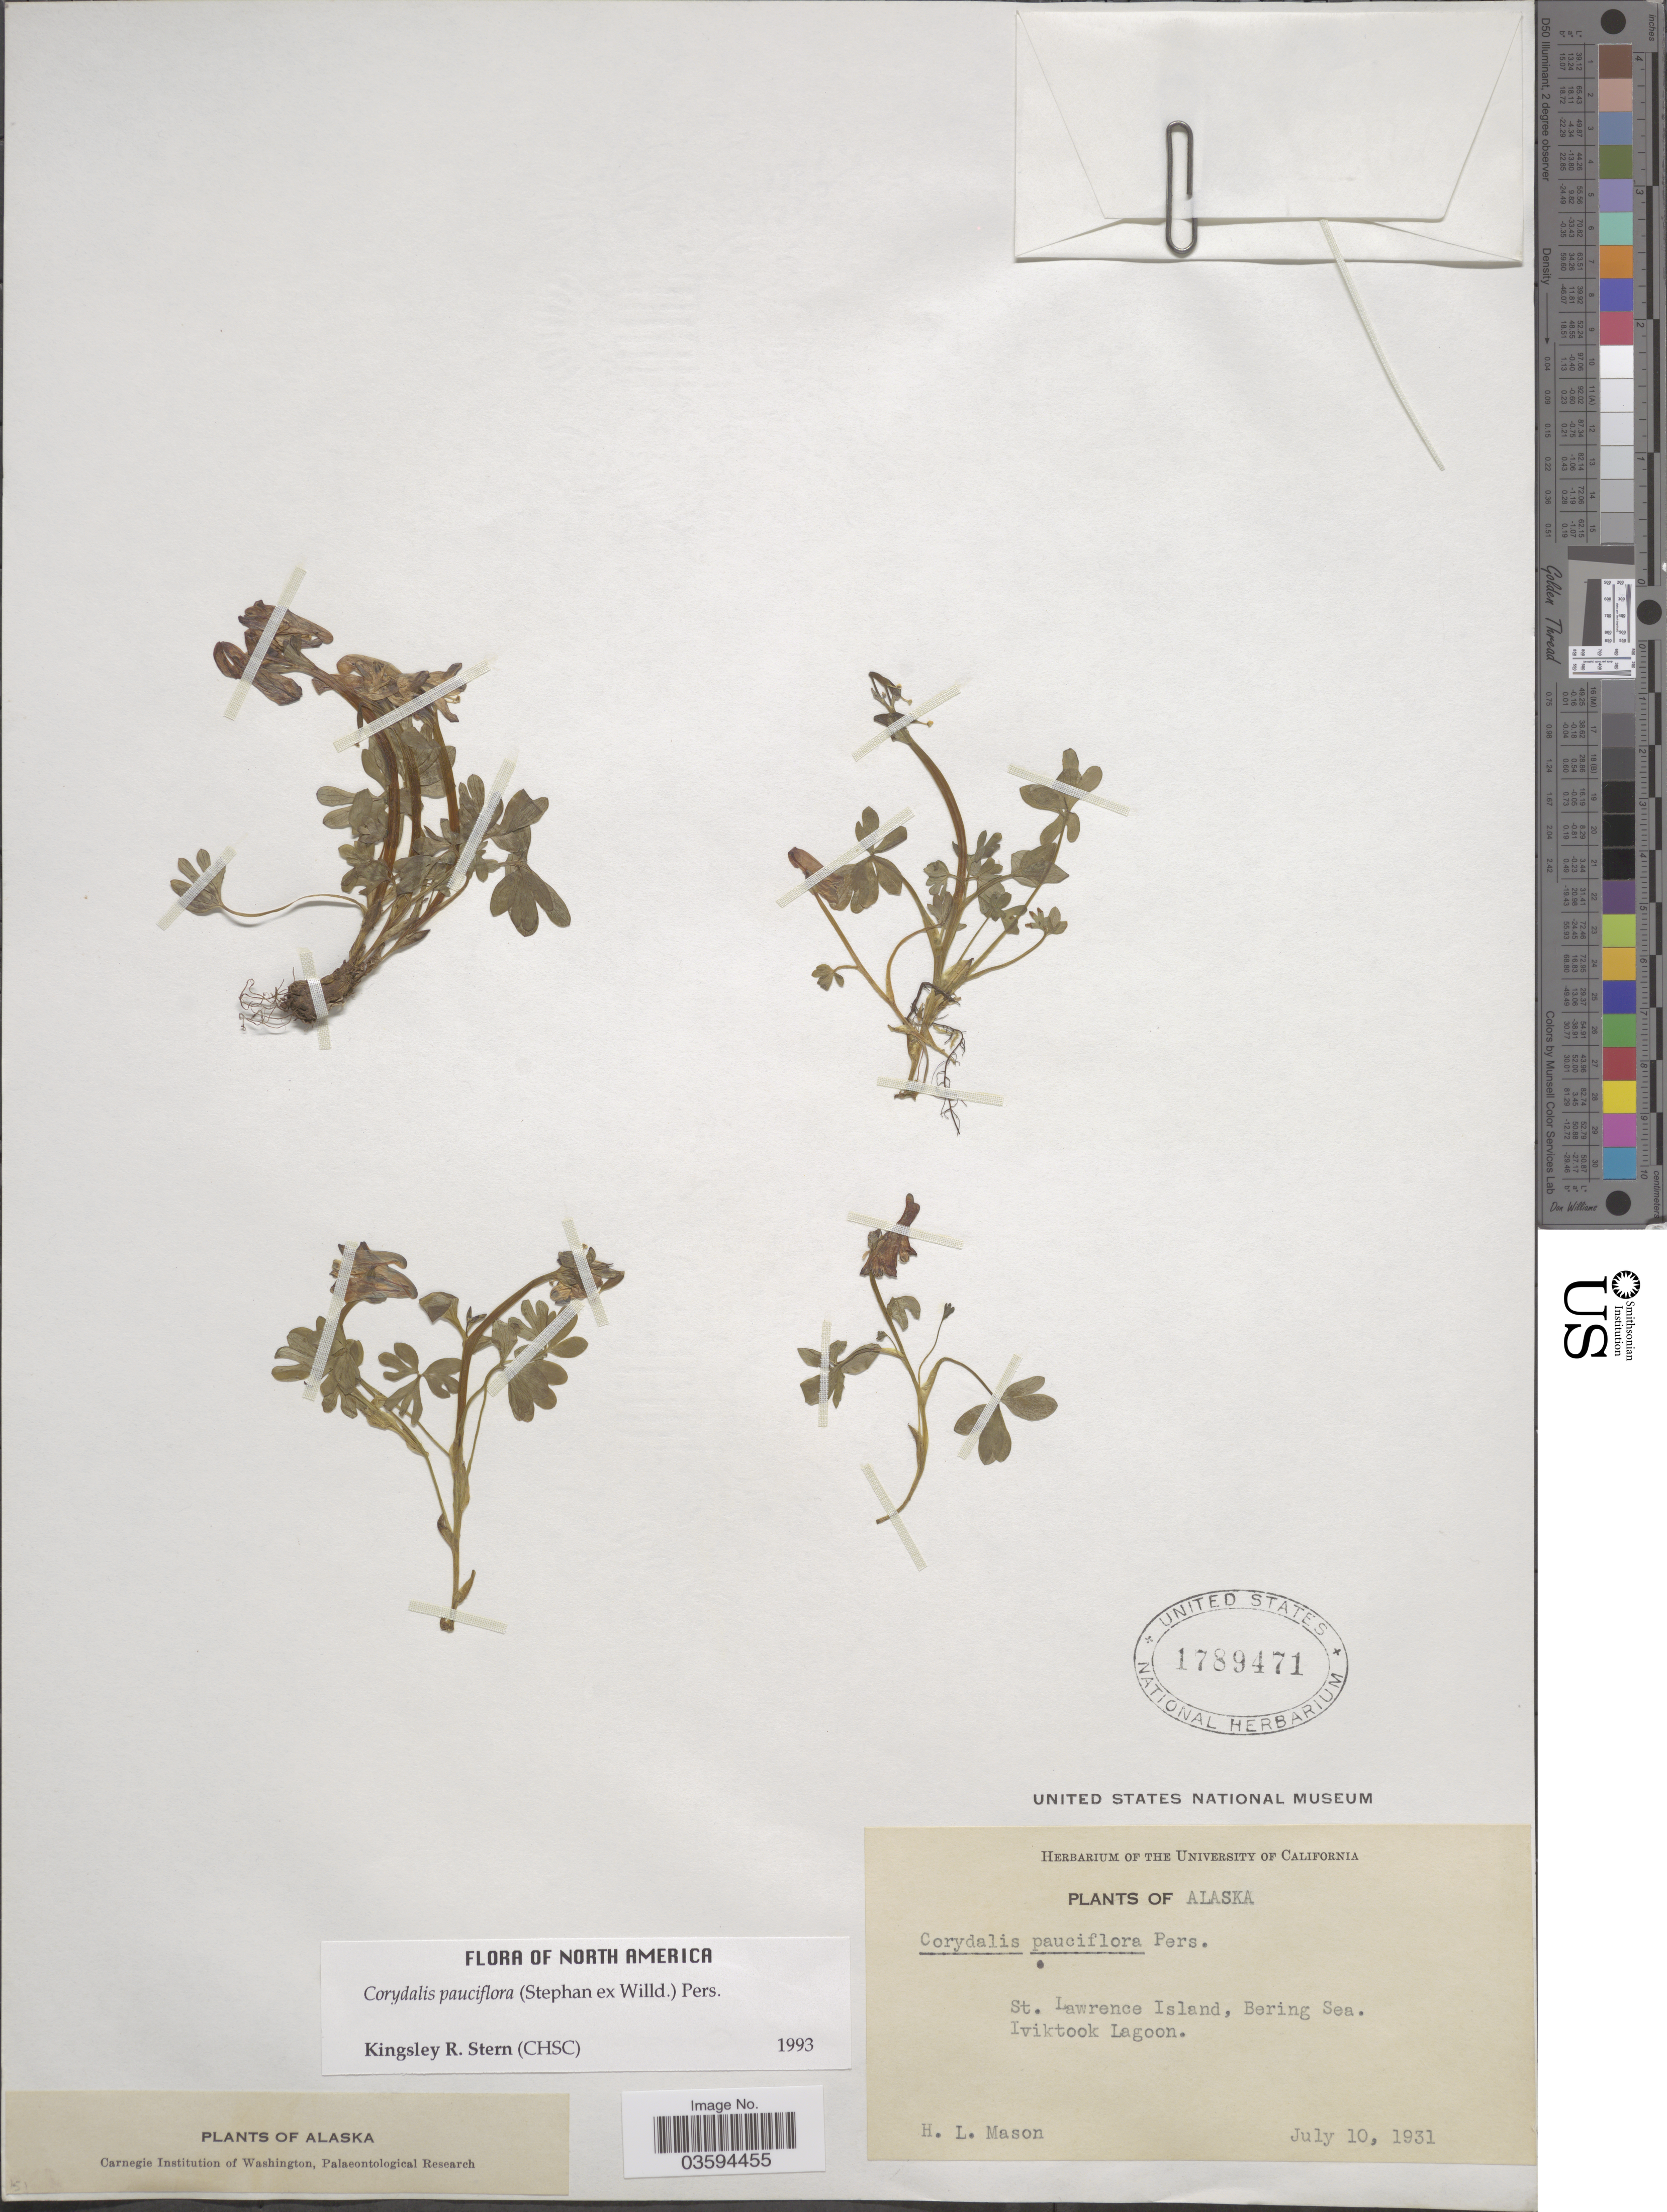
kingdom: Plantae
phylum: Tracheophyta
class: Magnoliopsida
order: Ranunculales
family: Papaveraceae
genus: Corydalis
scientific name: Corydalis pauciflora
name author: (Stephan) Pers.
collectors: H. L. Mason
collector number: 151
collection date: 1931-07-10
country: United States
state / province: Alaska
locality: St. Lawrence Island, Bering Sea. Iviktook Lagoon.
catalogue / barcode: US 1789471